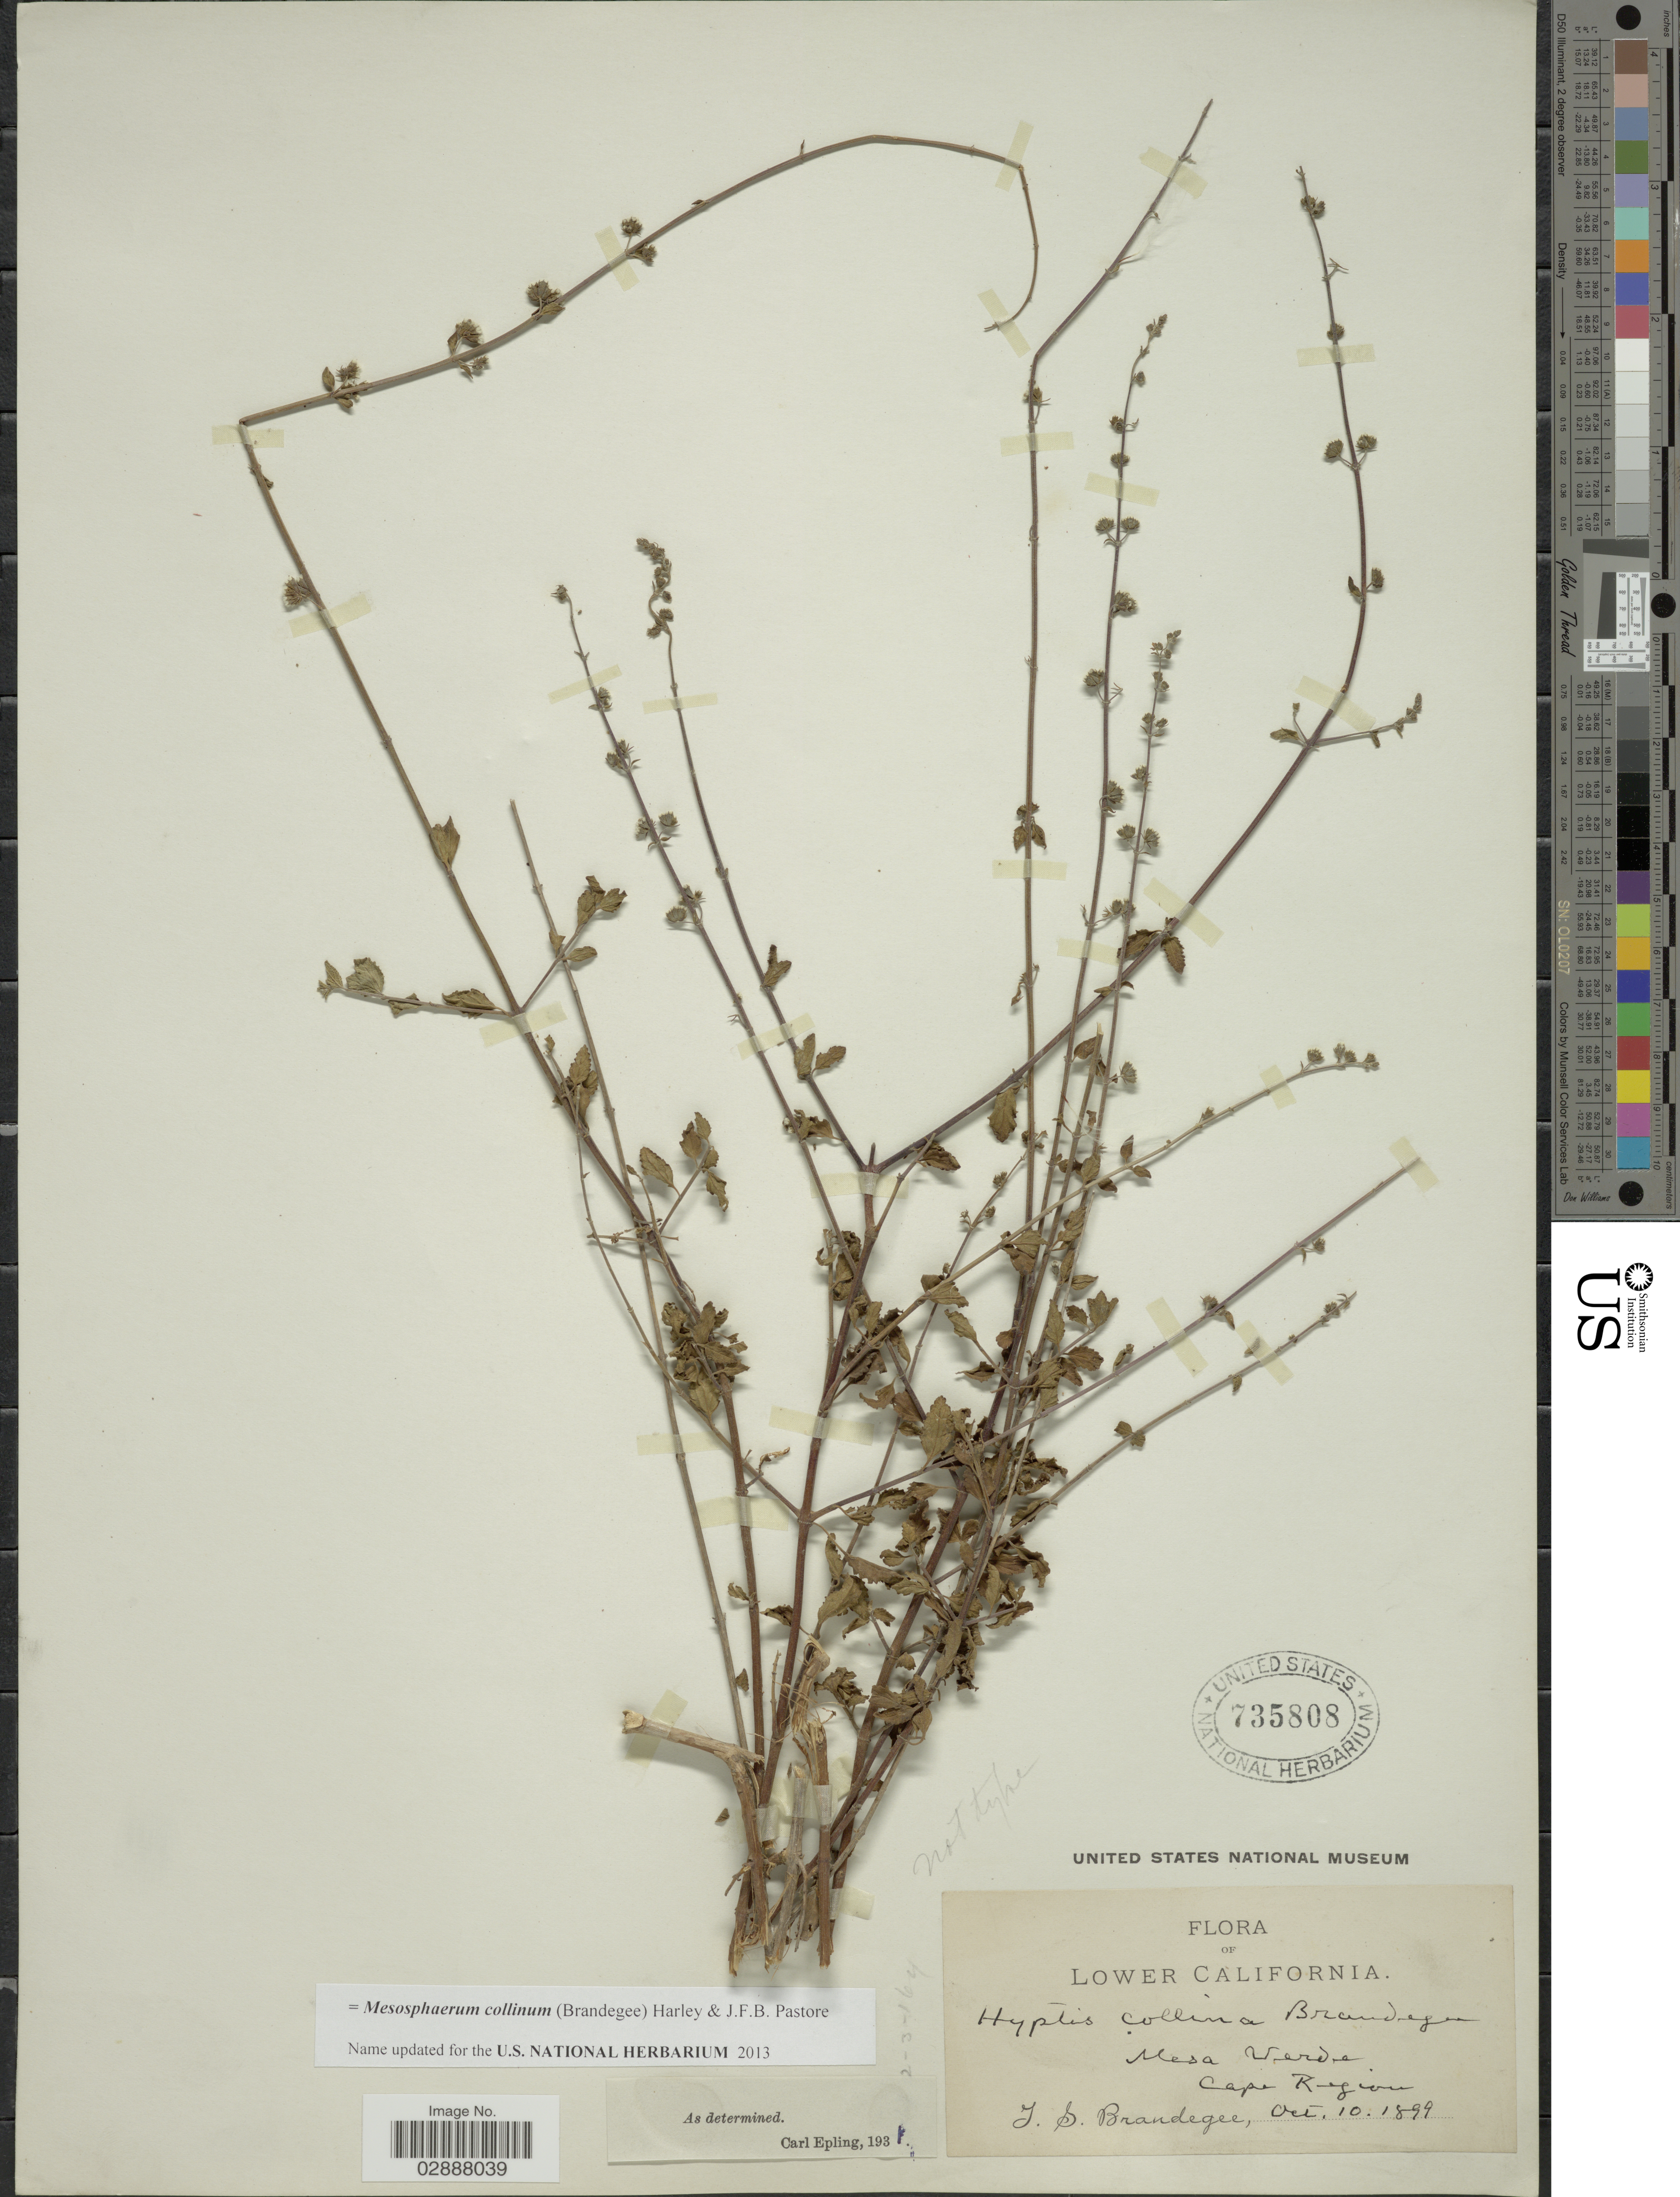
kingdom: Plantae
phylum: Tracheophyta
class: Magnoliopsida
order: Lamiales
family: Lamiaceae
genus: Mesosphaerum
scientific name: Mesosphaerum collinum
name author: (Brandegee) Harley & J.F.B. Pastore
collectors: J. S. Brandegee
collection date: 1899-10-10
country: Mexico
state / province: Baja California Sur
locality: Lower California. Mesa Verde, Cape Region.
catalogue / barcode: US 735808